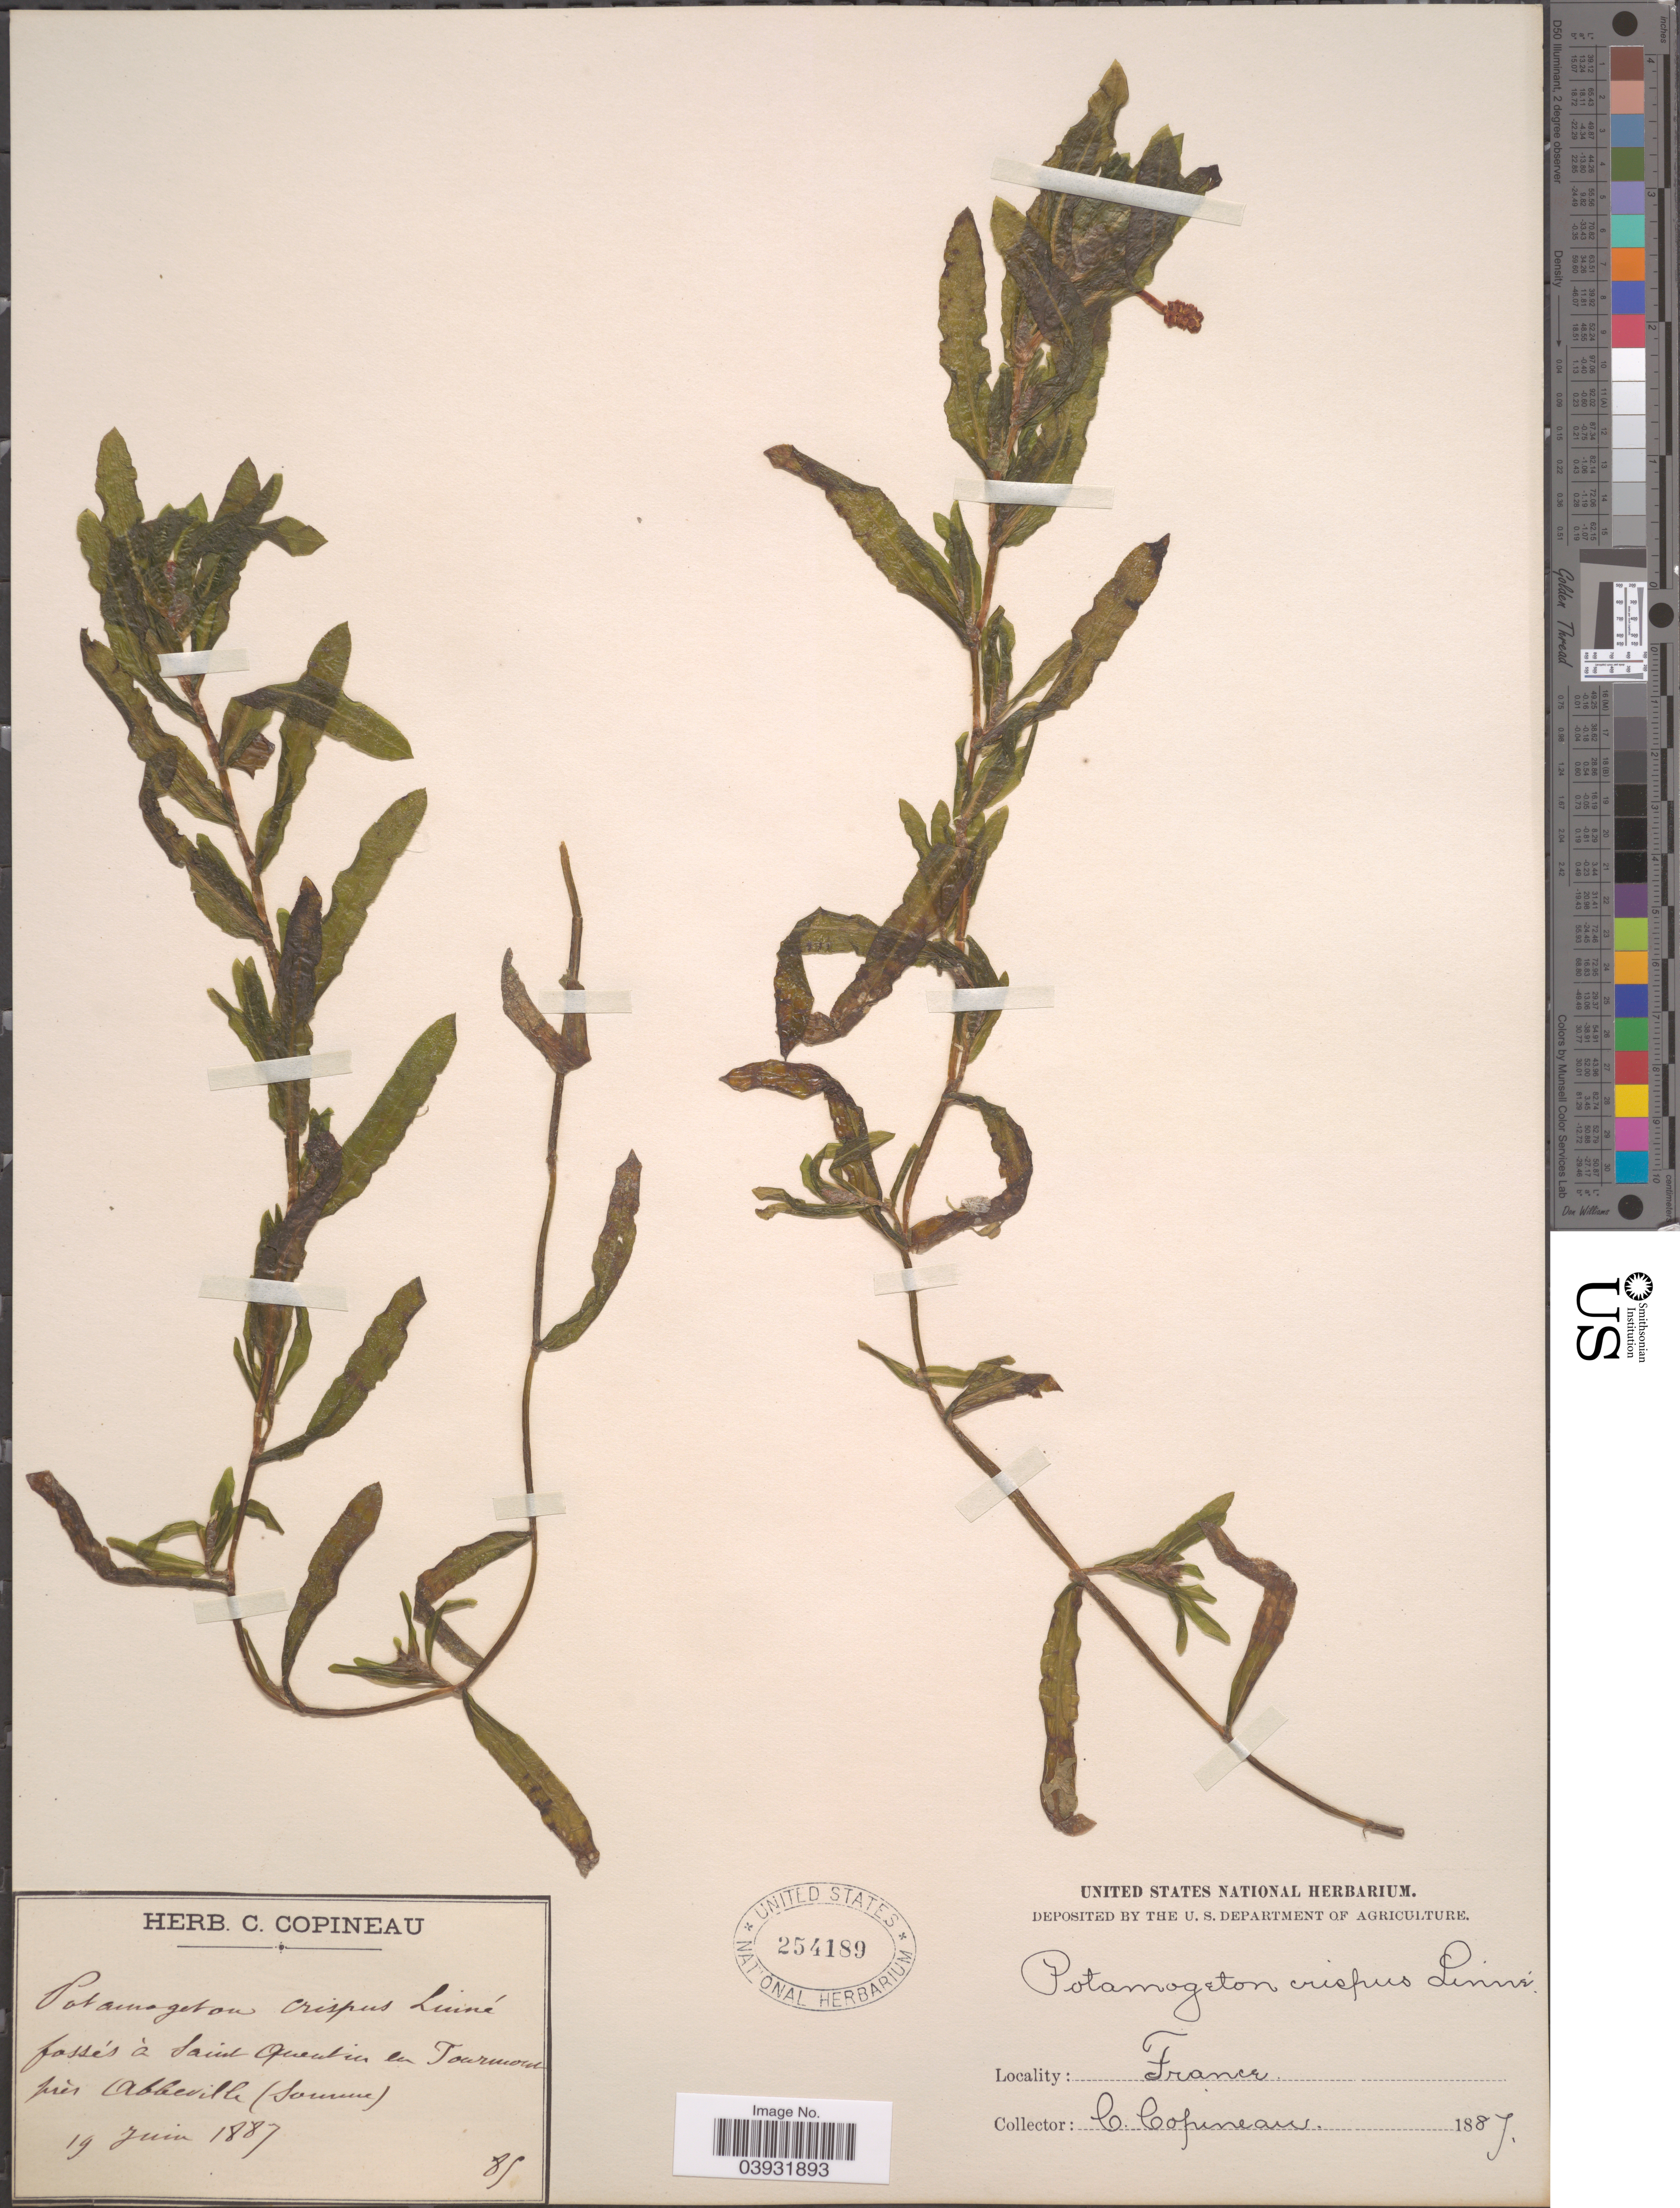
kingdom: Plantae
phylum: Tracheophyta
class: Liliopsida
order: Alismatales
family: Potamogetonaceae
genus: Potamogeton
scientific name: Potamogeton crispus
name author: L.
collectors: C. Copineau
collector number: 85*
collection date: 1887-06-19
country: France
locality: Fasse's á Saint Quentin en Tourmont prés Abbeville (Somme).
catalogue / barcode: US 254189